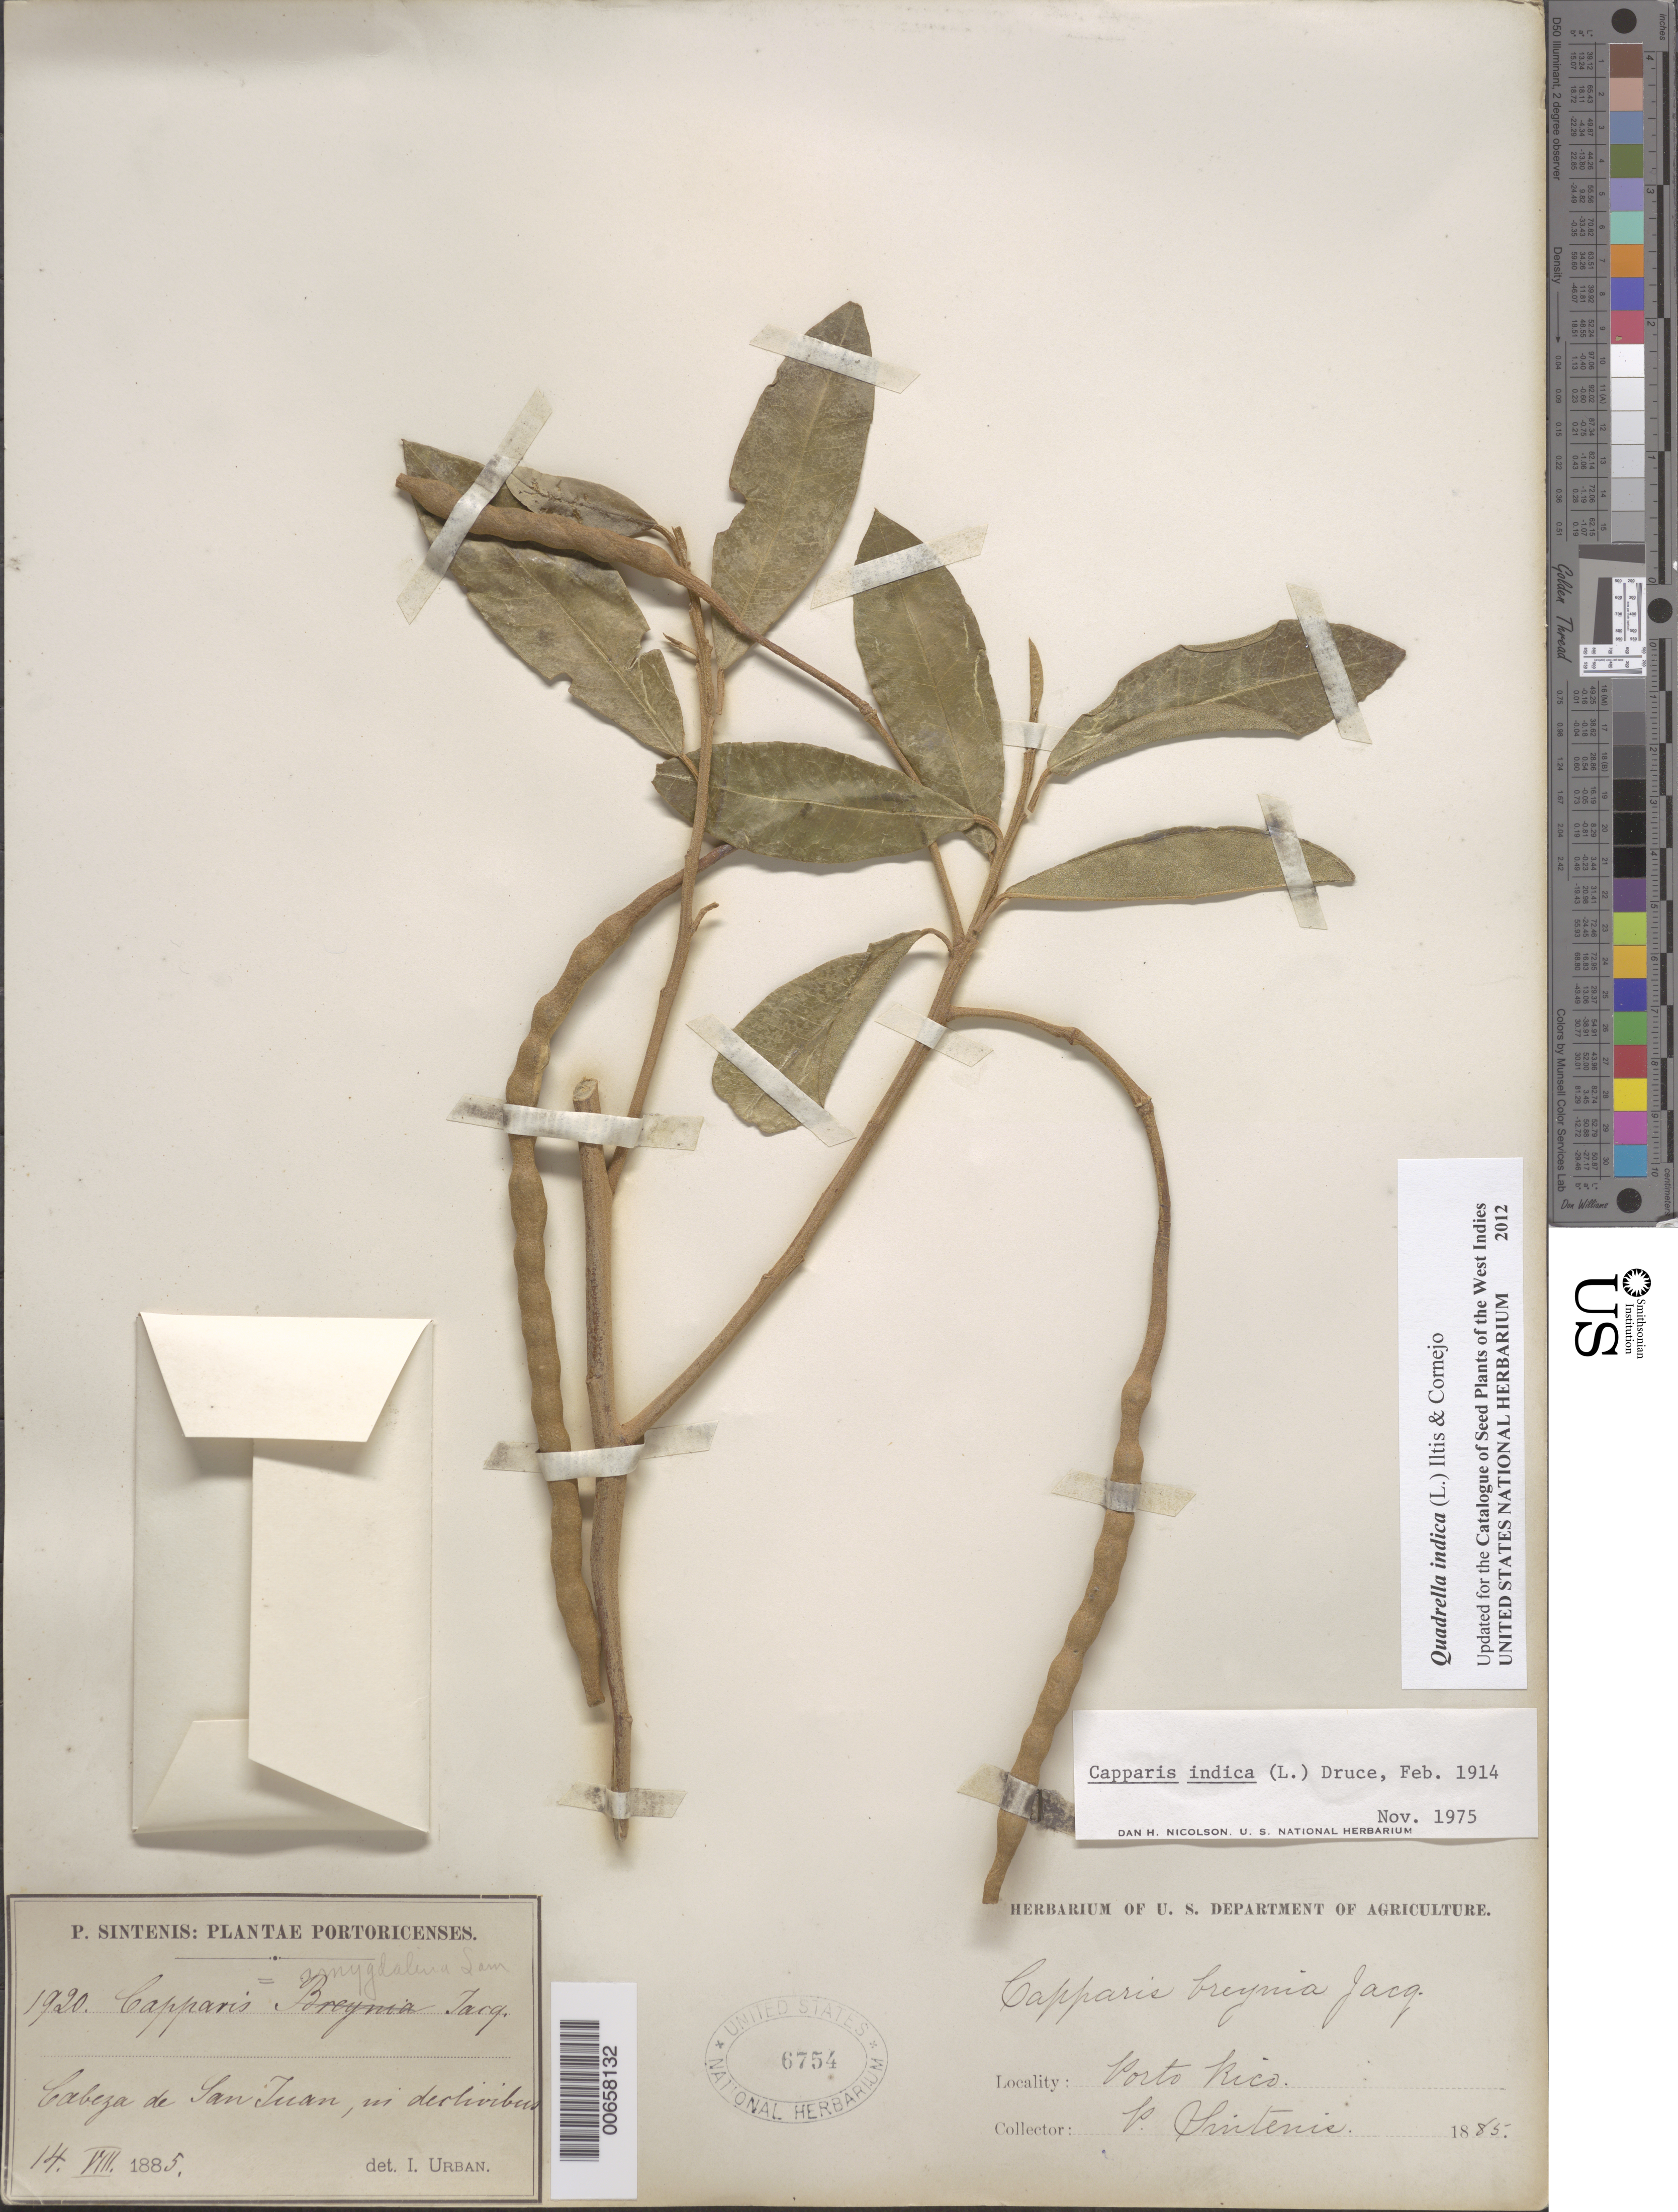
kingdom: Plantae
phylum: Tracheophyta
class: Magnoliopsida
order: Brassicales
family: Capparaceae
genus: Capparis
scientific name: Capparis indica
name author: (L.) Fawc. & Rendle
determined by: Nicolson, Dan H.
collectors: P. Sintenis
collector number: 1920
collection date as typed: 14 Aug 1885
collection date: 1885-08-14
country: Puerto Rico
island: Greater Antilles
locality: Cabeza de San Juan, in declivibus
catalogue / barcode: US 6754